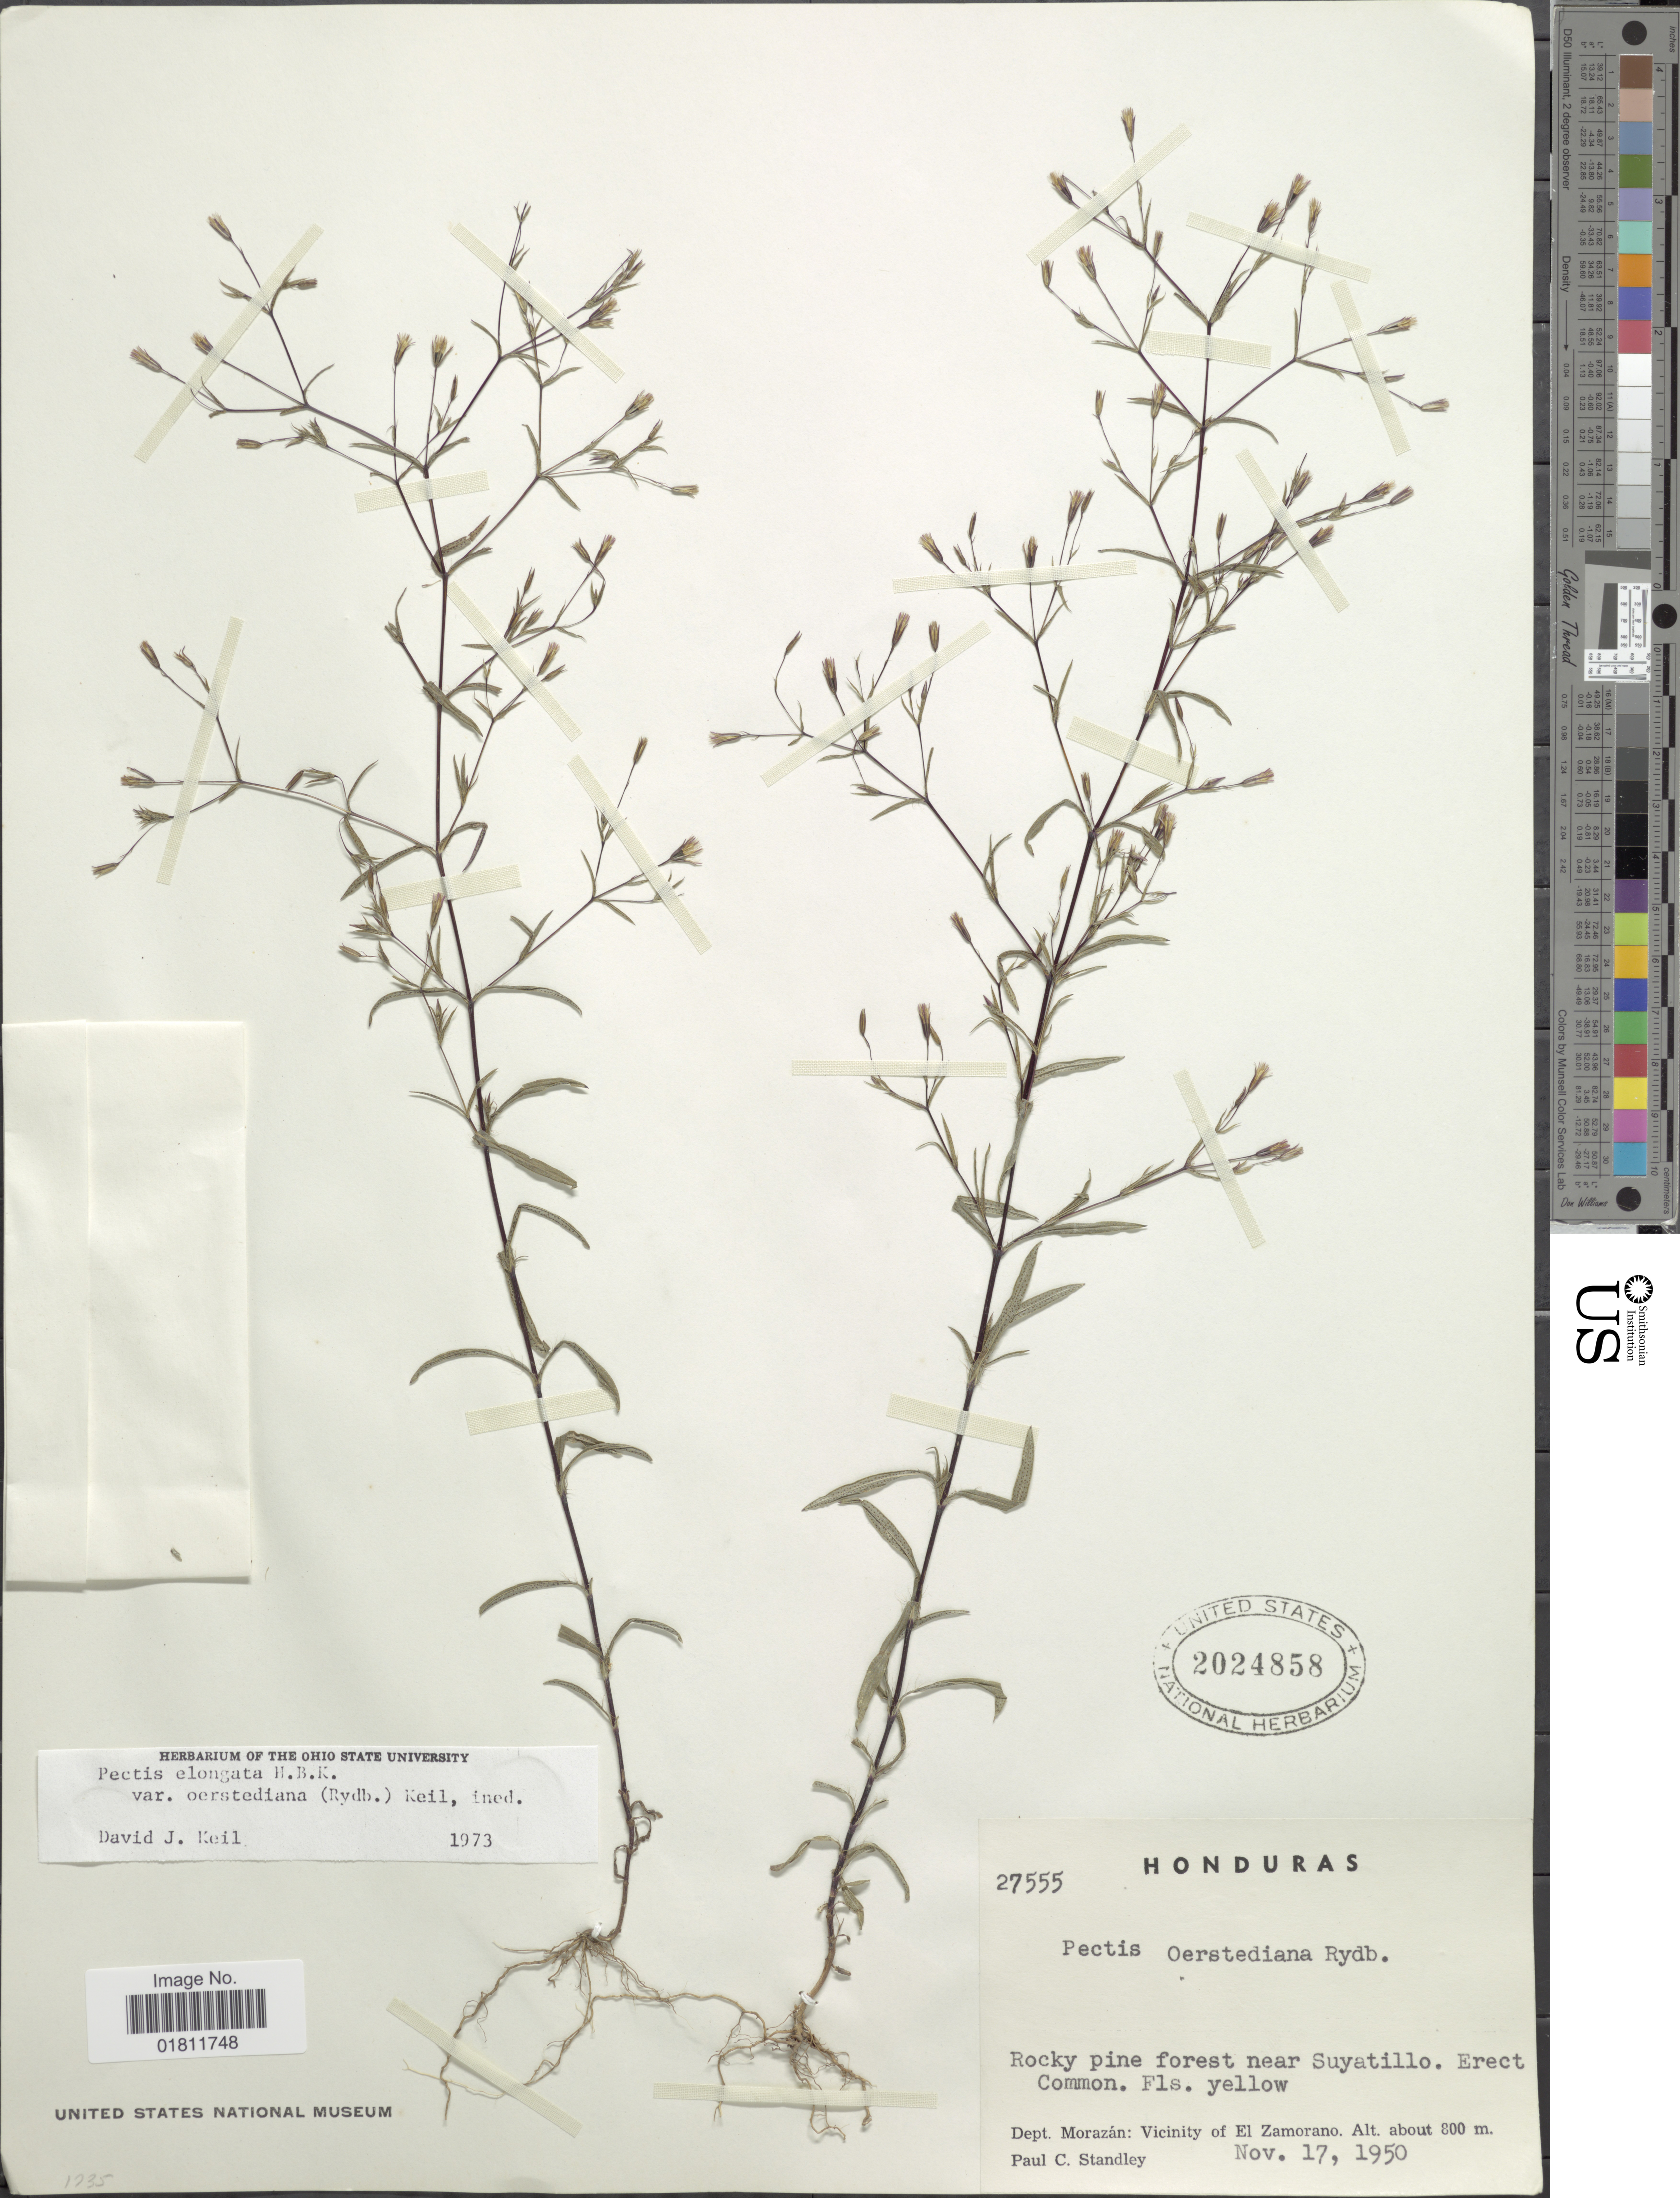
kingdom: Plantae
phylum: Tracheophyta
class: Magnoliopsida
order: Asterales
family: Asteraceae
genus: Pectis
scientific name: Pectis elongata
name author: Kunth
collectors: P. C. Standley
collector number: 27555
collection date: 1950-11-17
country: Honduras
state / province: Fco. Morazán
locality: Dept. Morazan: Vicinity of El Zamorano.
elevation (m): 800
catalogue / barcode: US 2024858